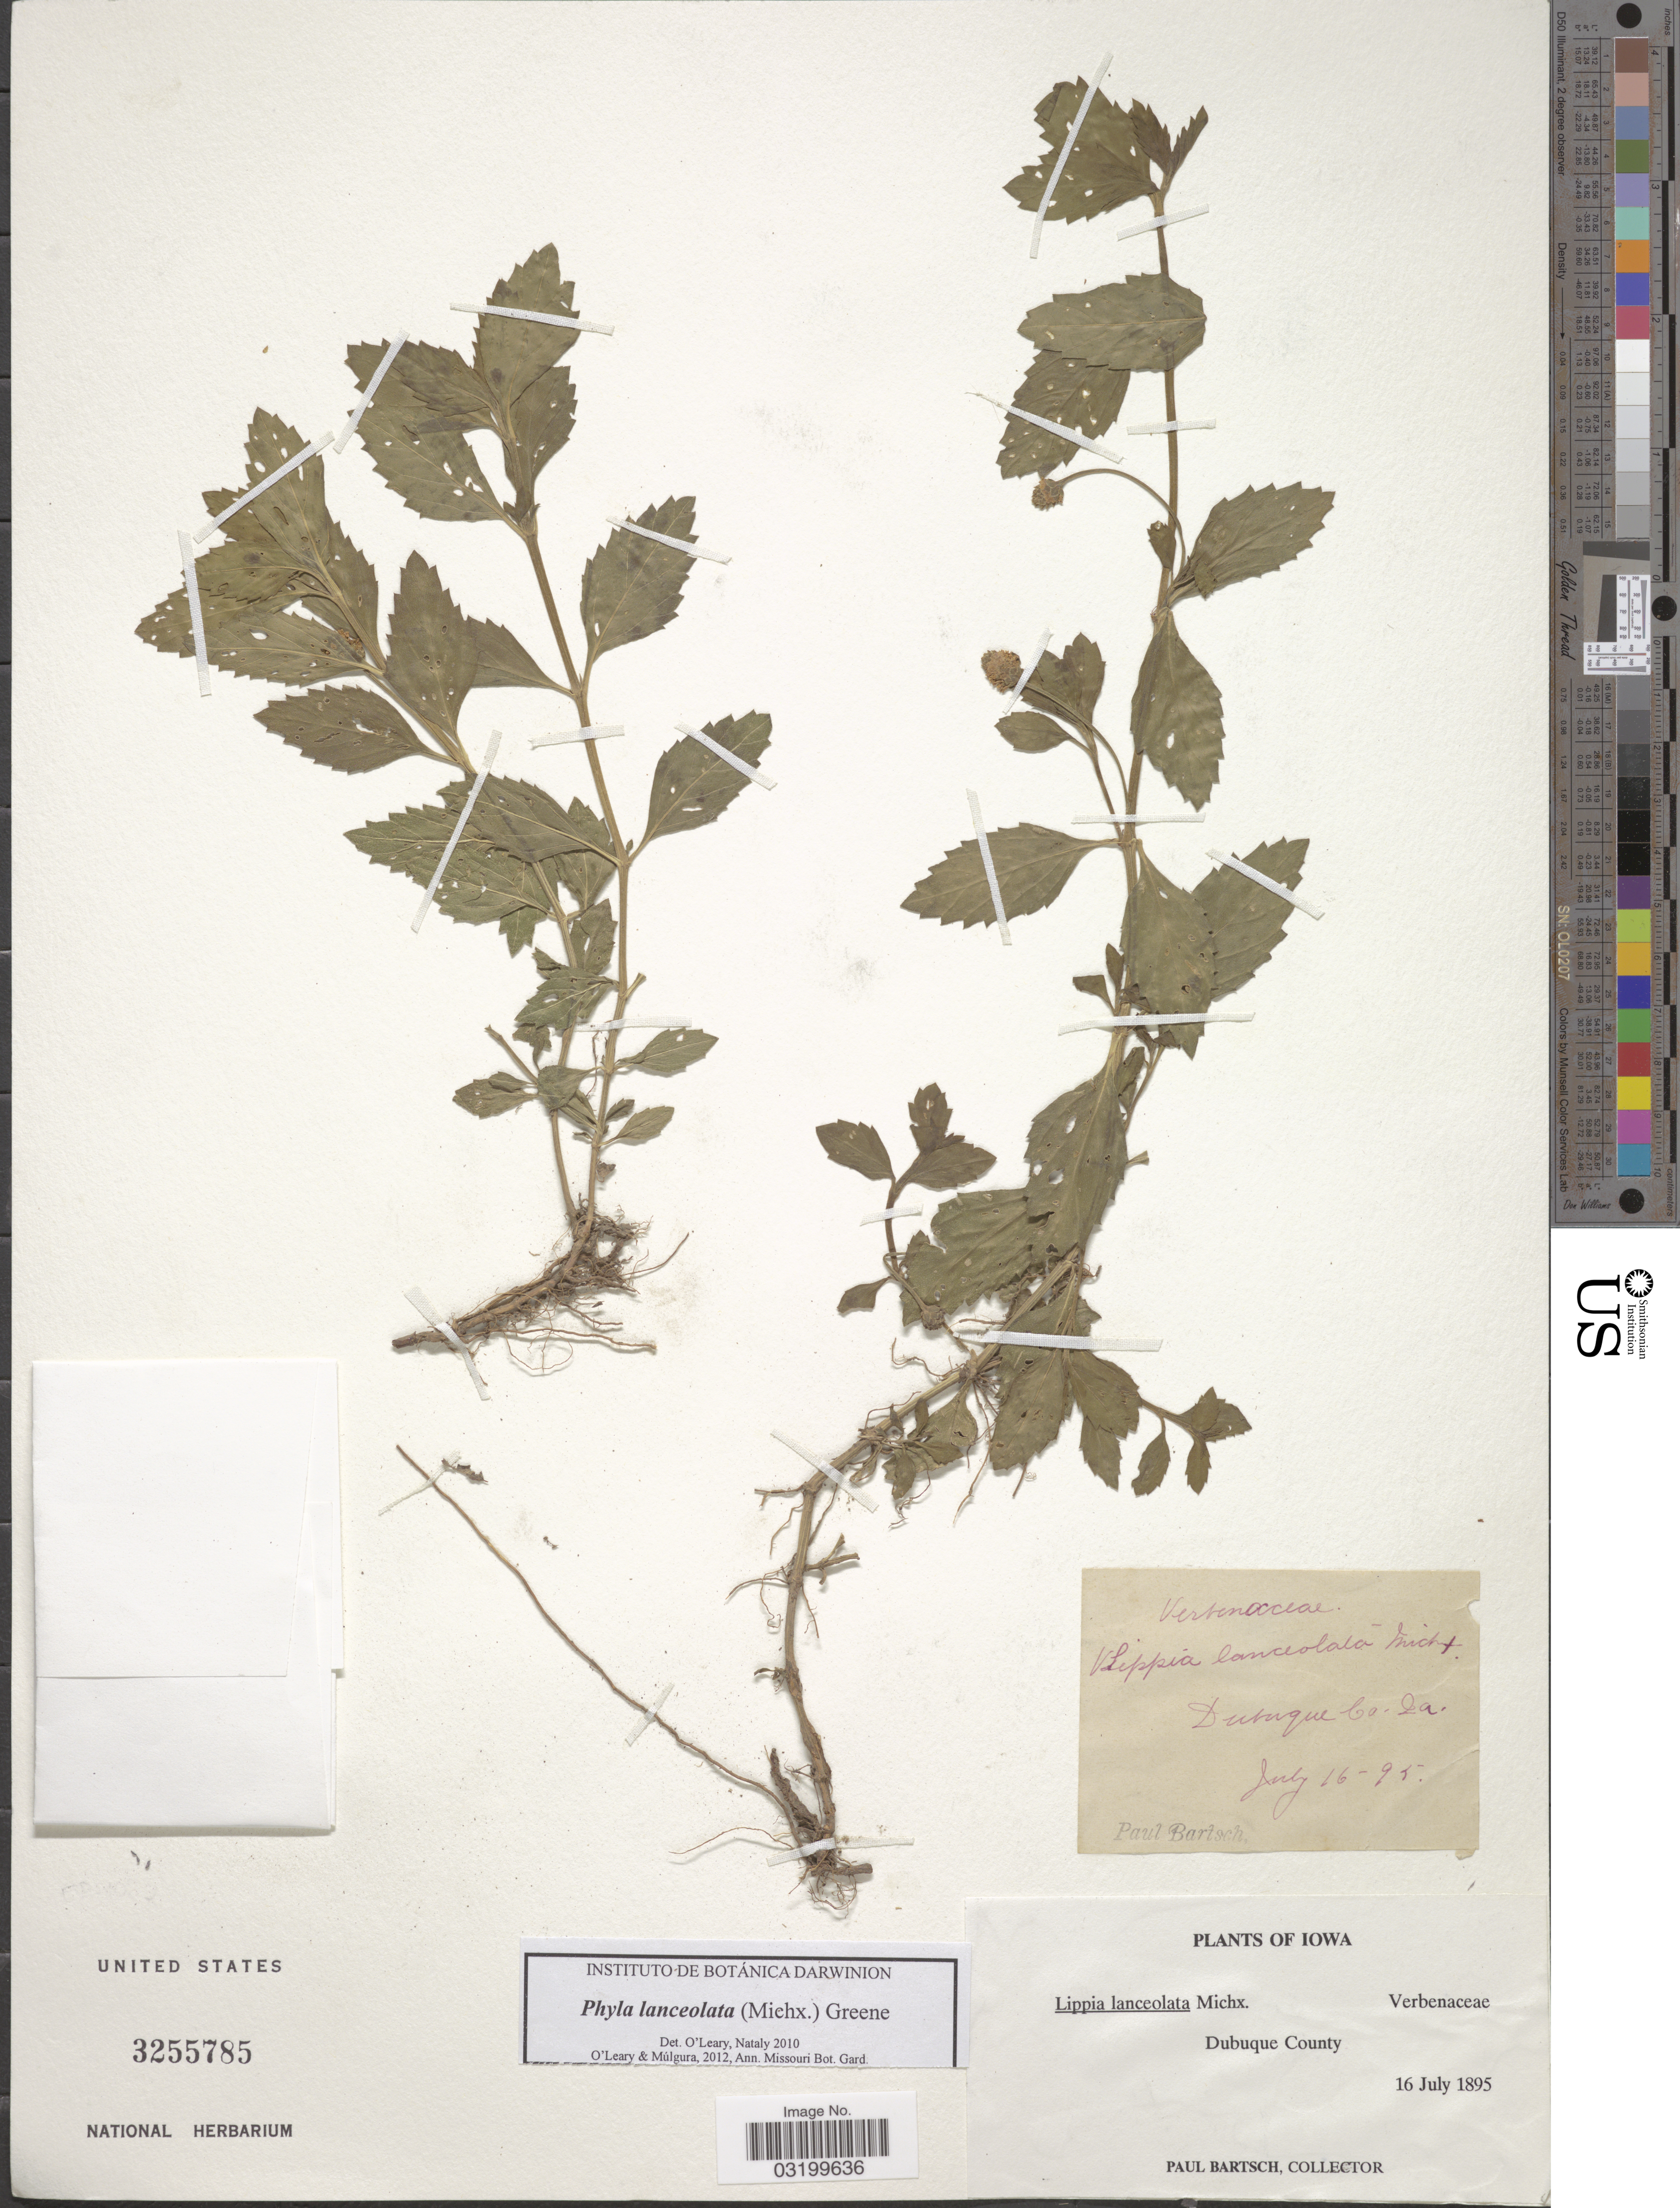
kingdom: Plantae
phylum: Tracheophyta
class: Magnoliopsida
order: Lamiales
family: Verbenaceae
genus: Phyla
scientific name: Phyla lanceolata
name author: (Michx.) Greene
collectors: P. Bartsch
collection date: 1895-07-16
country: United States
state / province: Iowa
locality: Dubuque County.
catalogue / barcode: US 3255785